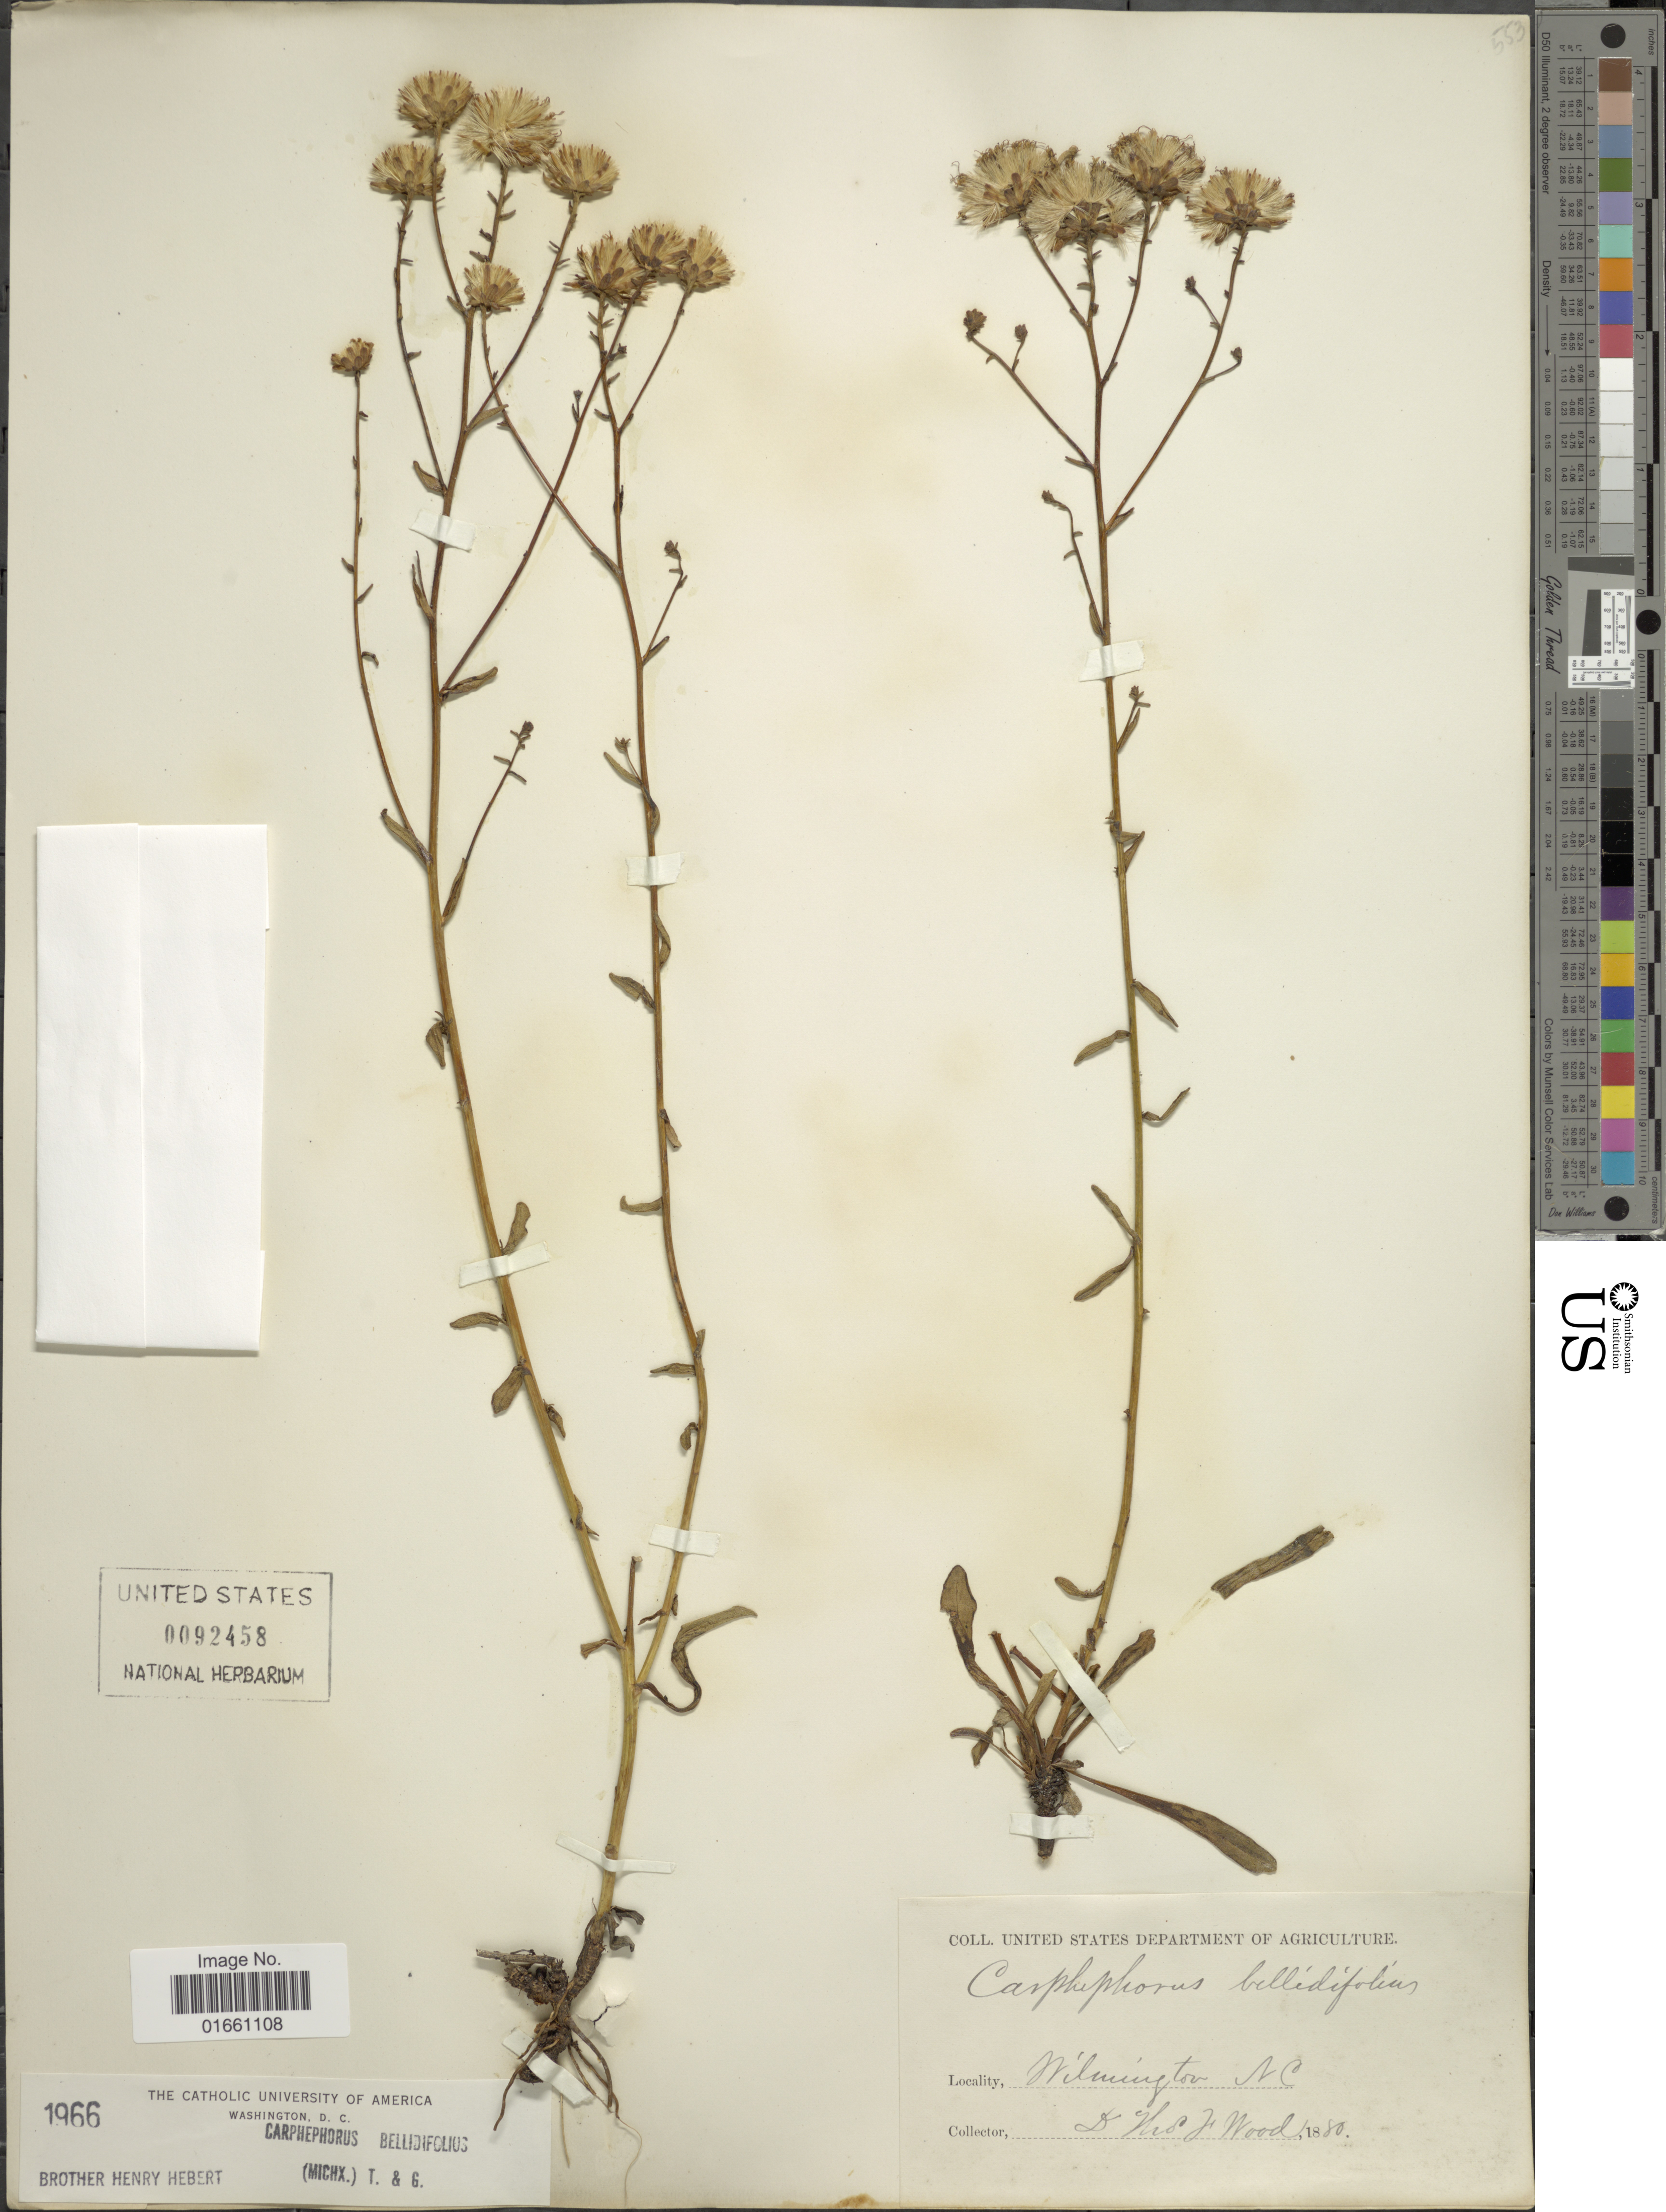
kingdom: Plantae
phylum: Tracheophyta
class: Magnoliopsida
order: Asterales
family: Asteraceae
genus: Carphephorus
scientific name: Carphephorus bellidifolius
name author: (Michx.) Torr. & A. Gray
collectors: T. F. Wood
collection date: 1880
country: United States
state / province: North Carolina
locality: Wilmington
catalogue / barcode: US 92458